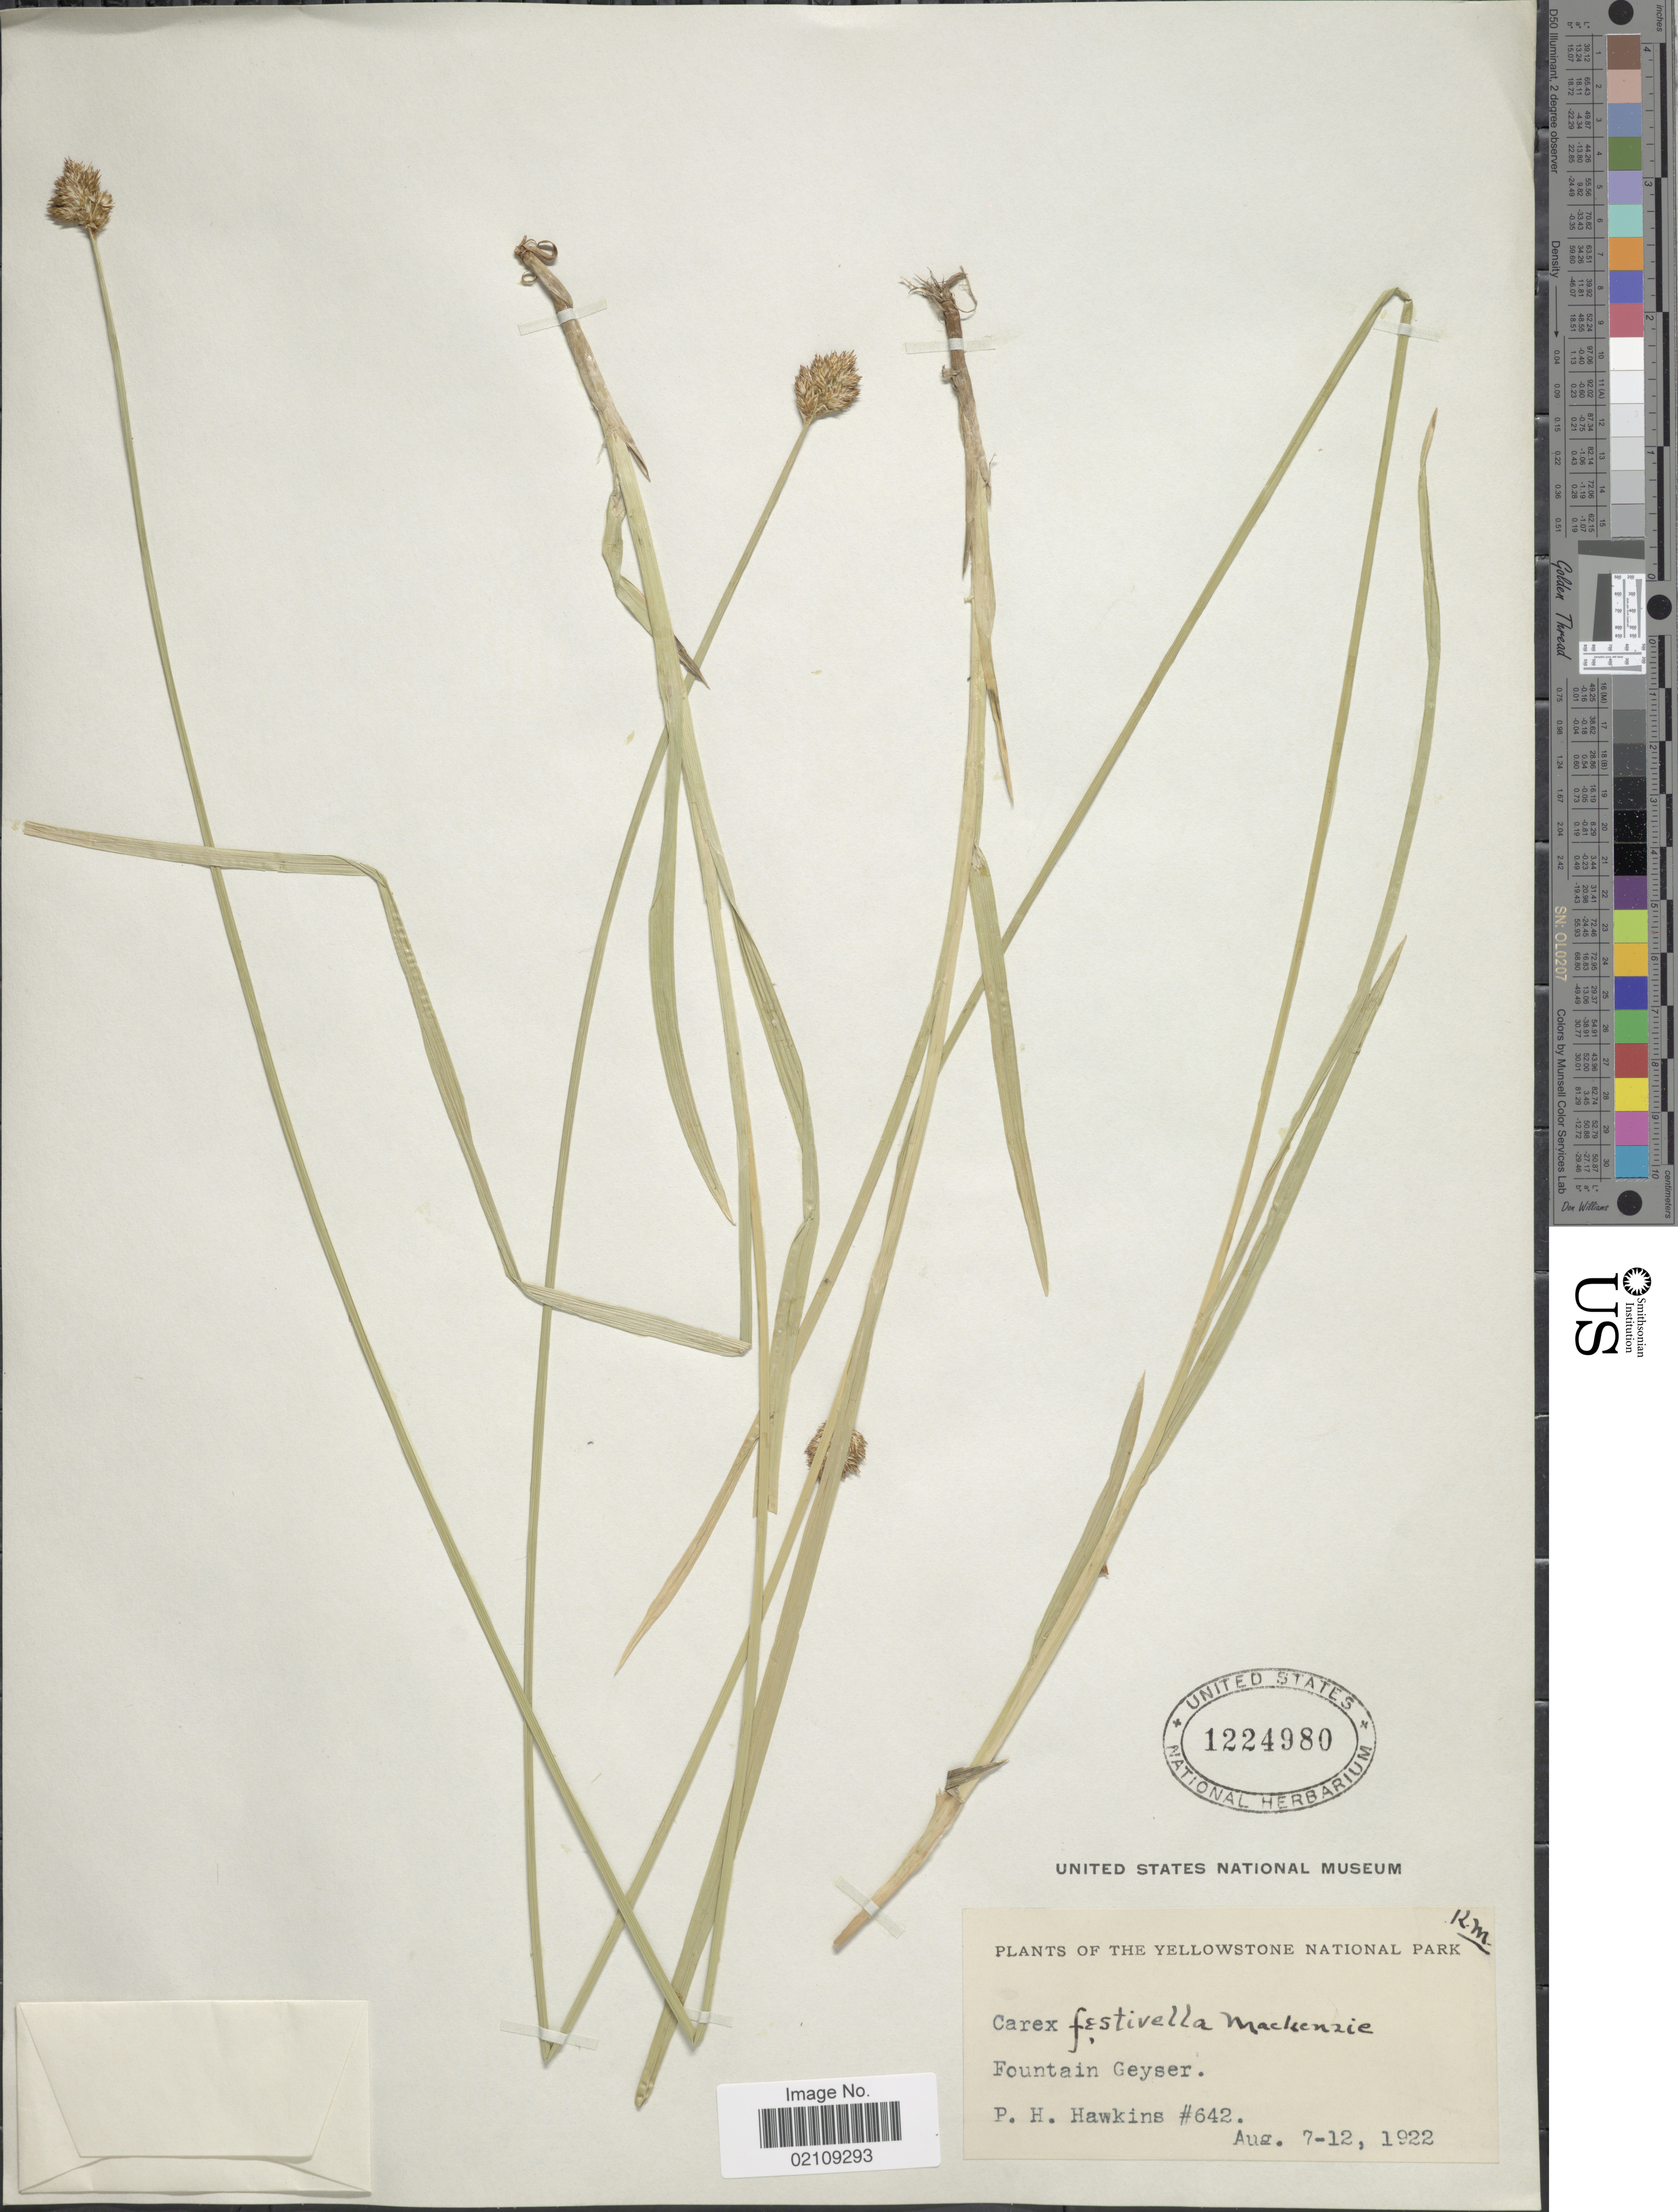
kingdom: Plantae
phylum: Tracheophyta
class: Liliopsida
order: Poales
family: Cyperaceae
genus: Carex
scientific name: Carex microptera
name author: Mack.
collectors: P. Hawkins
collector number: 642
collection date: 1922-08-07/1922-08-12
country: United States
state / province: Wyoming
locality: The Yellowstone National Park, Fountain Geyser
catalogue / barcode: US 1224980